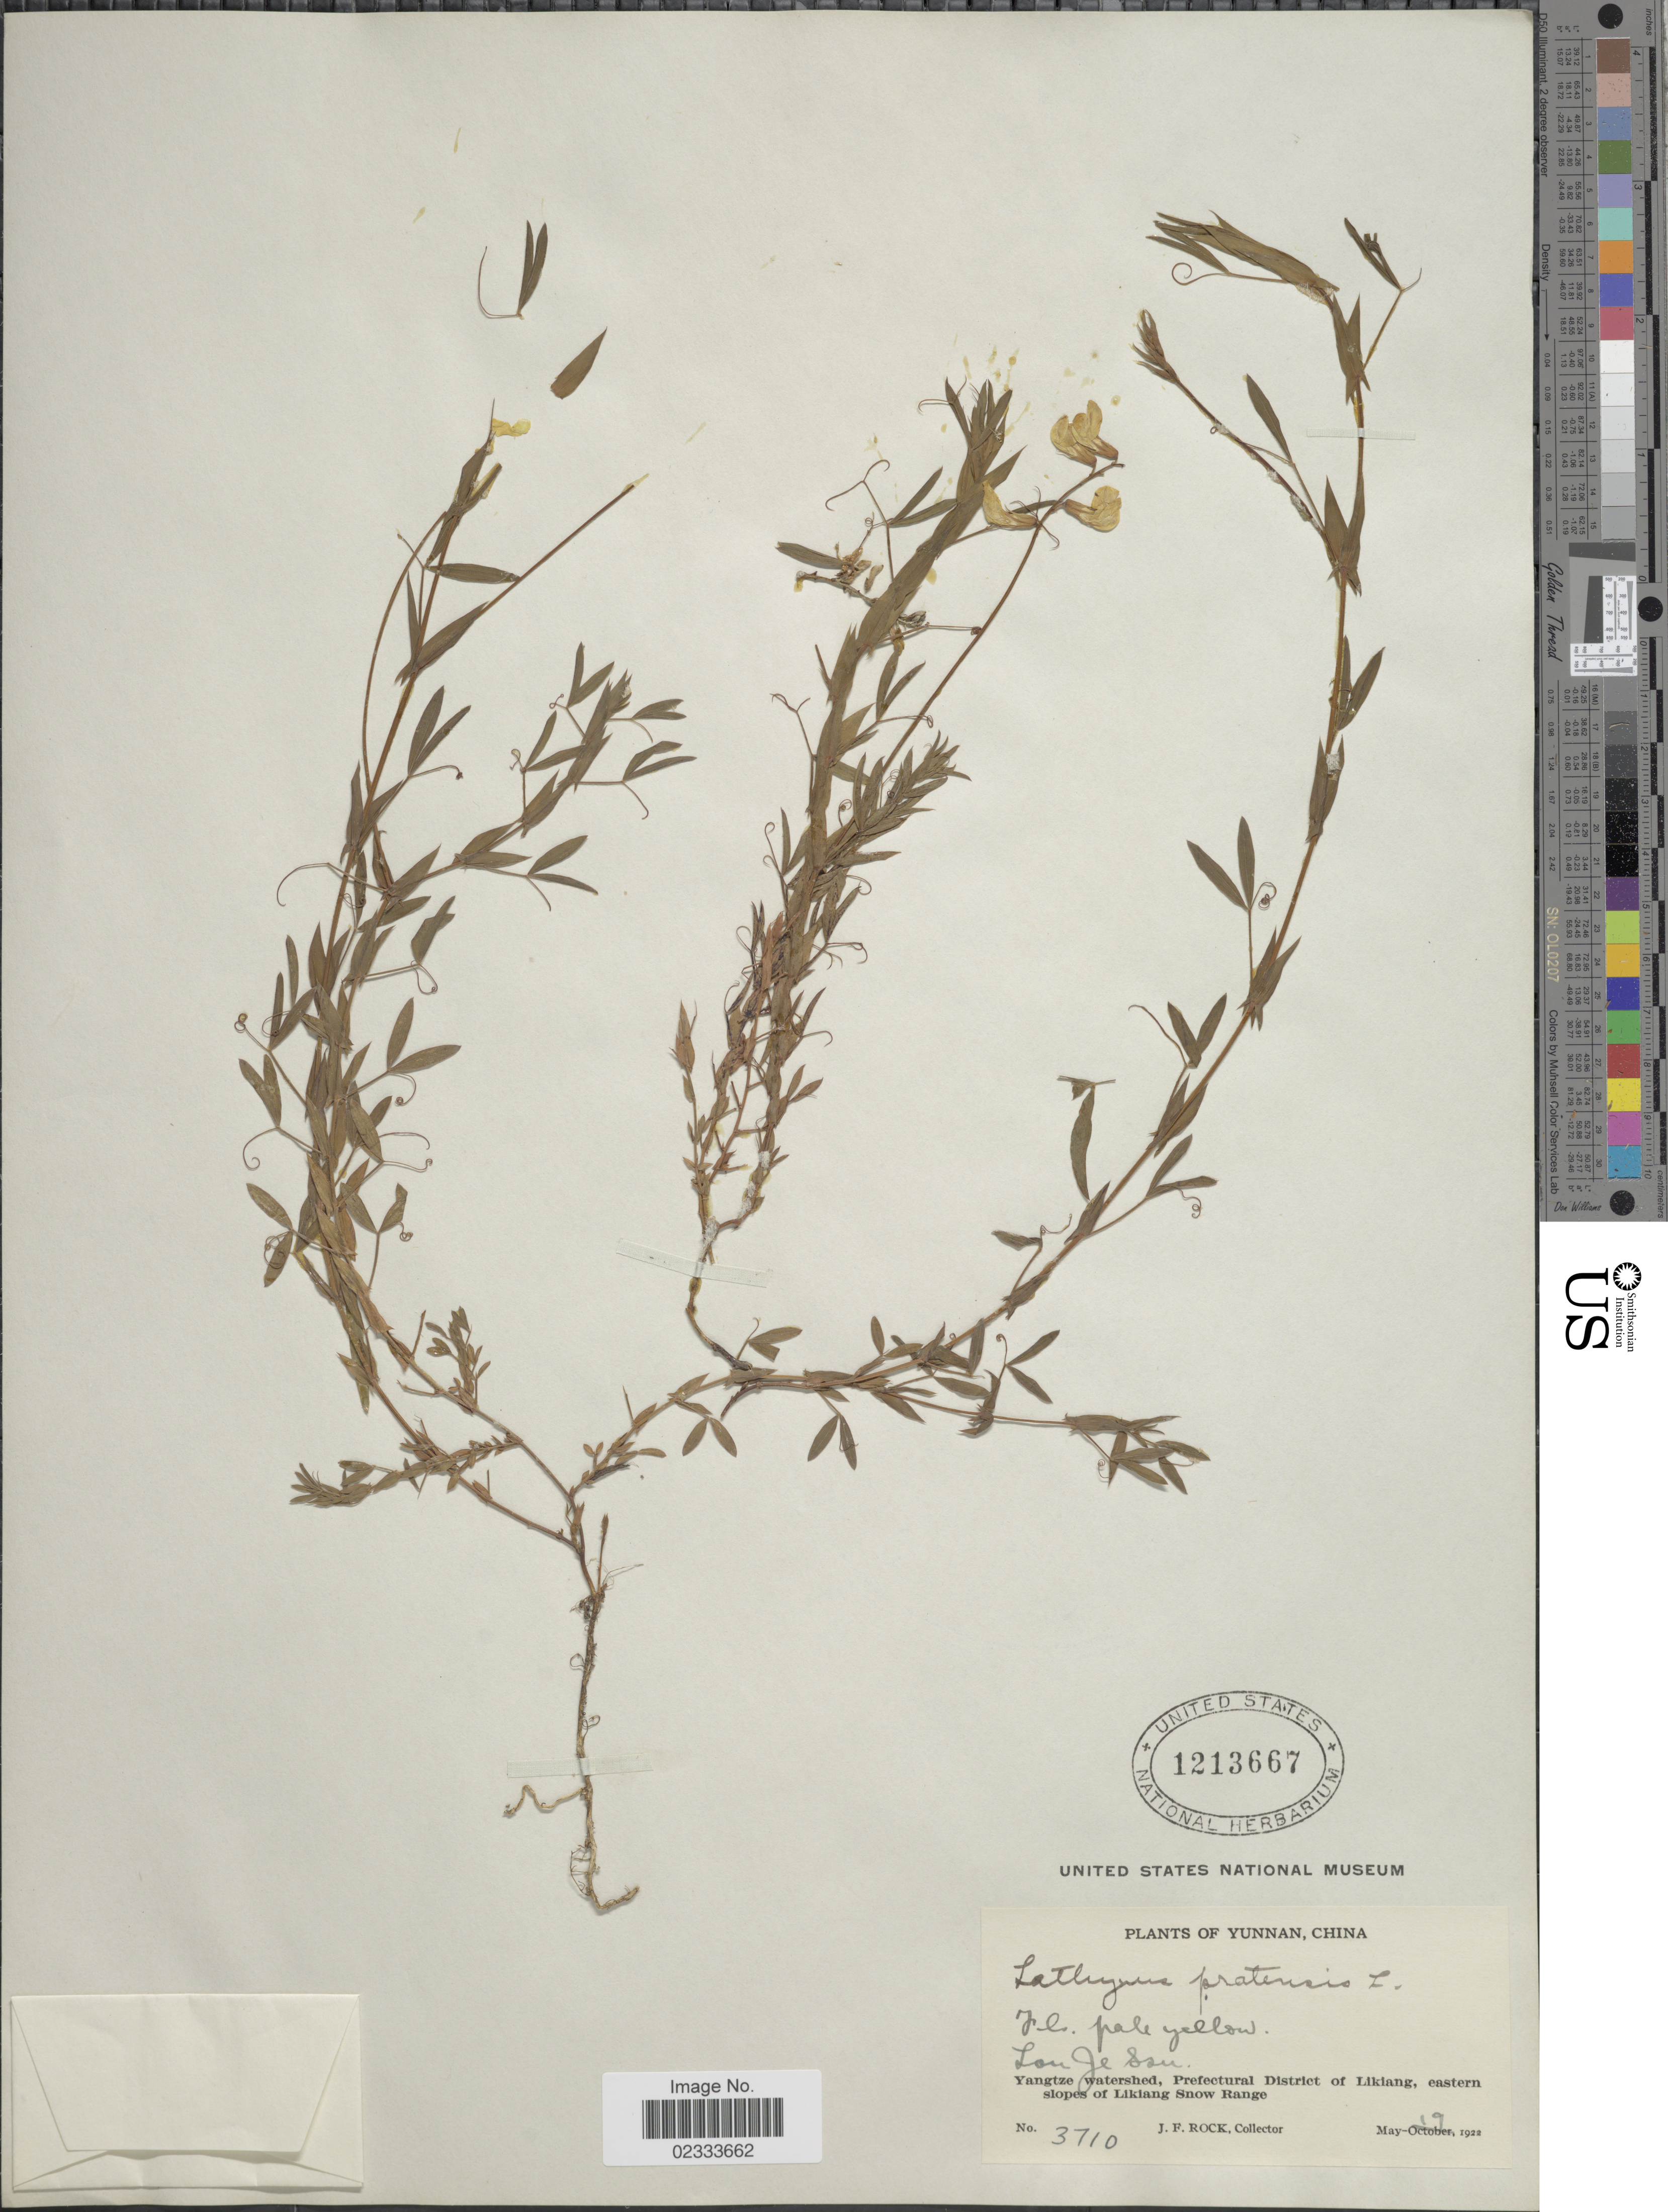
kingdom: Plantae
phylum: Tracheophyta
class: Magnoliopsida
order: Fabales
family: Fabaceae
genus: Lathyrus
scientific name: Lathyrus pratensis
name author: L.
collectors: J. Rock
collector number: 3710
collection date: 1922-05-19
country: China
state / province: Yunnan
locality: Lou Je Szu, Yangtze watershed, Prefectural District of Likiang, eastern slopes of Likiang Snow Range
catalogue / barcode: US 1213667